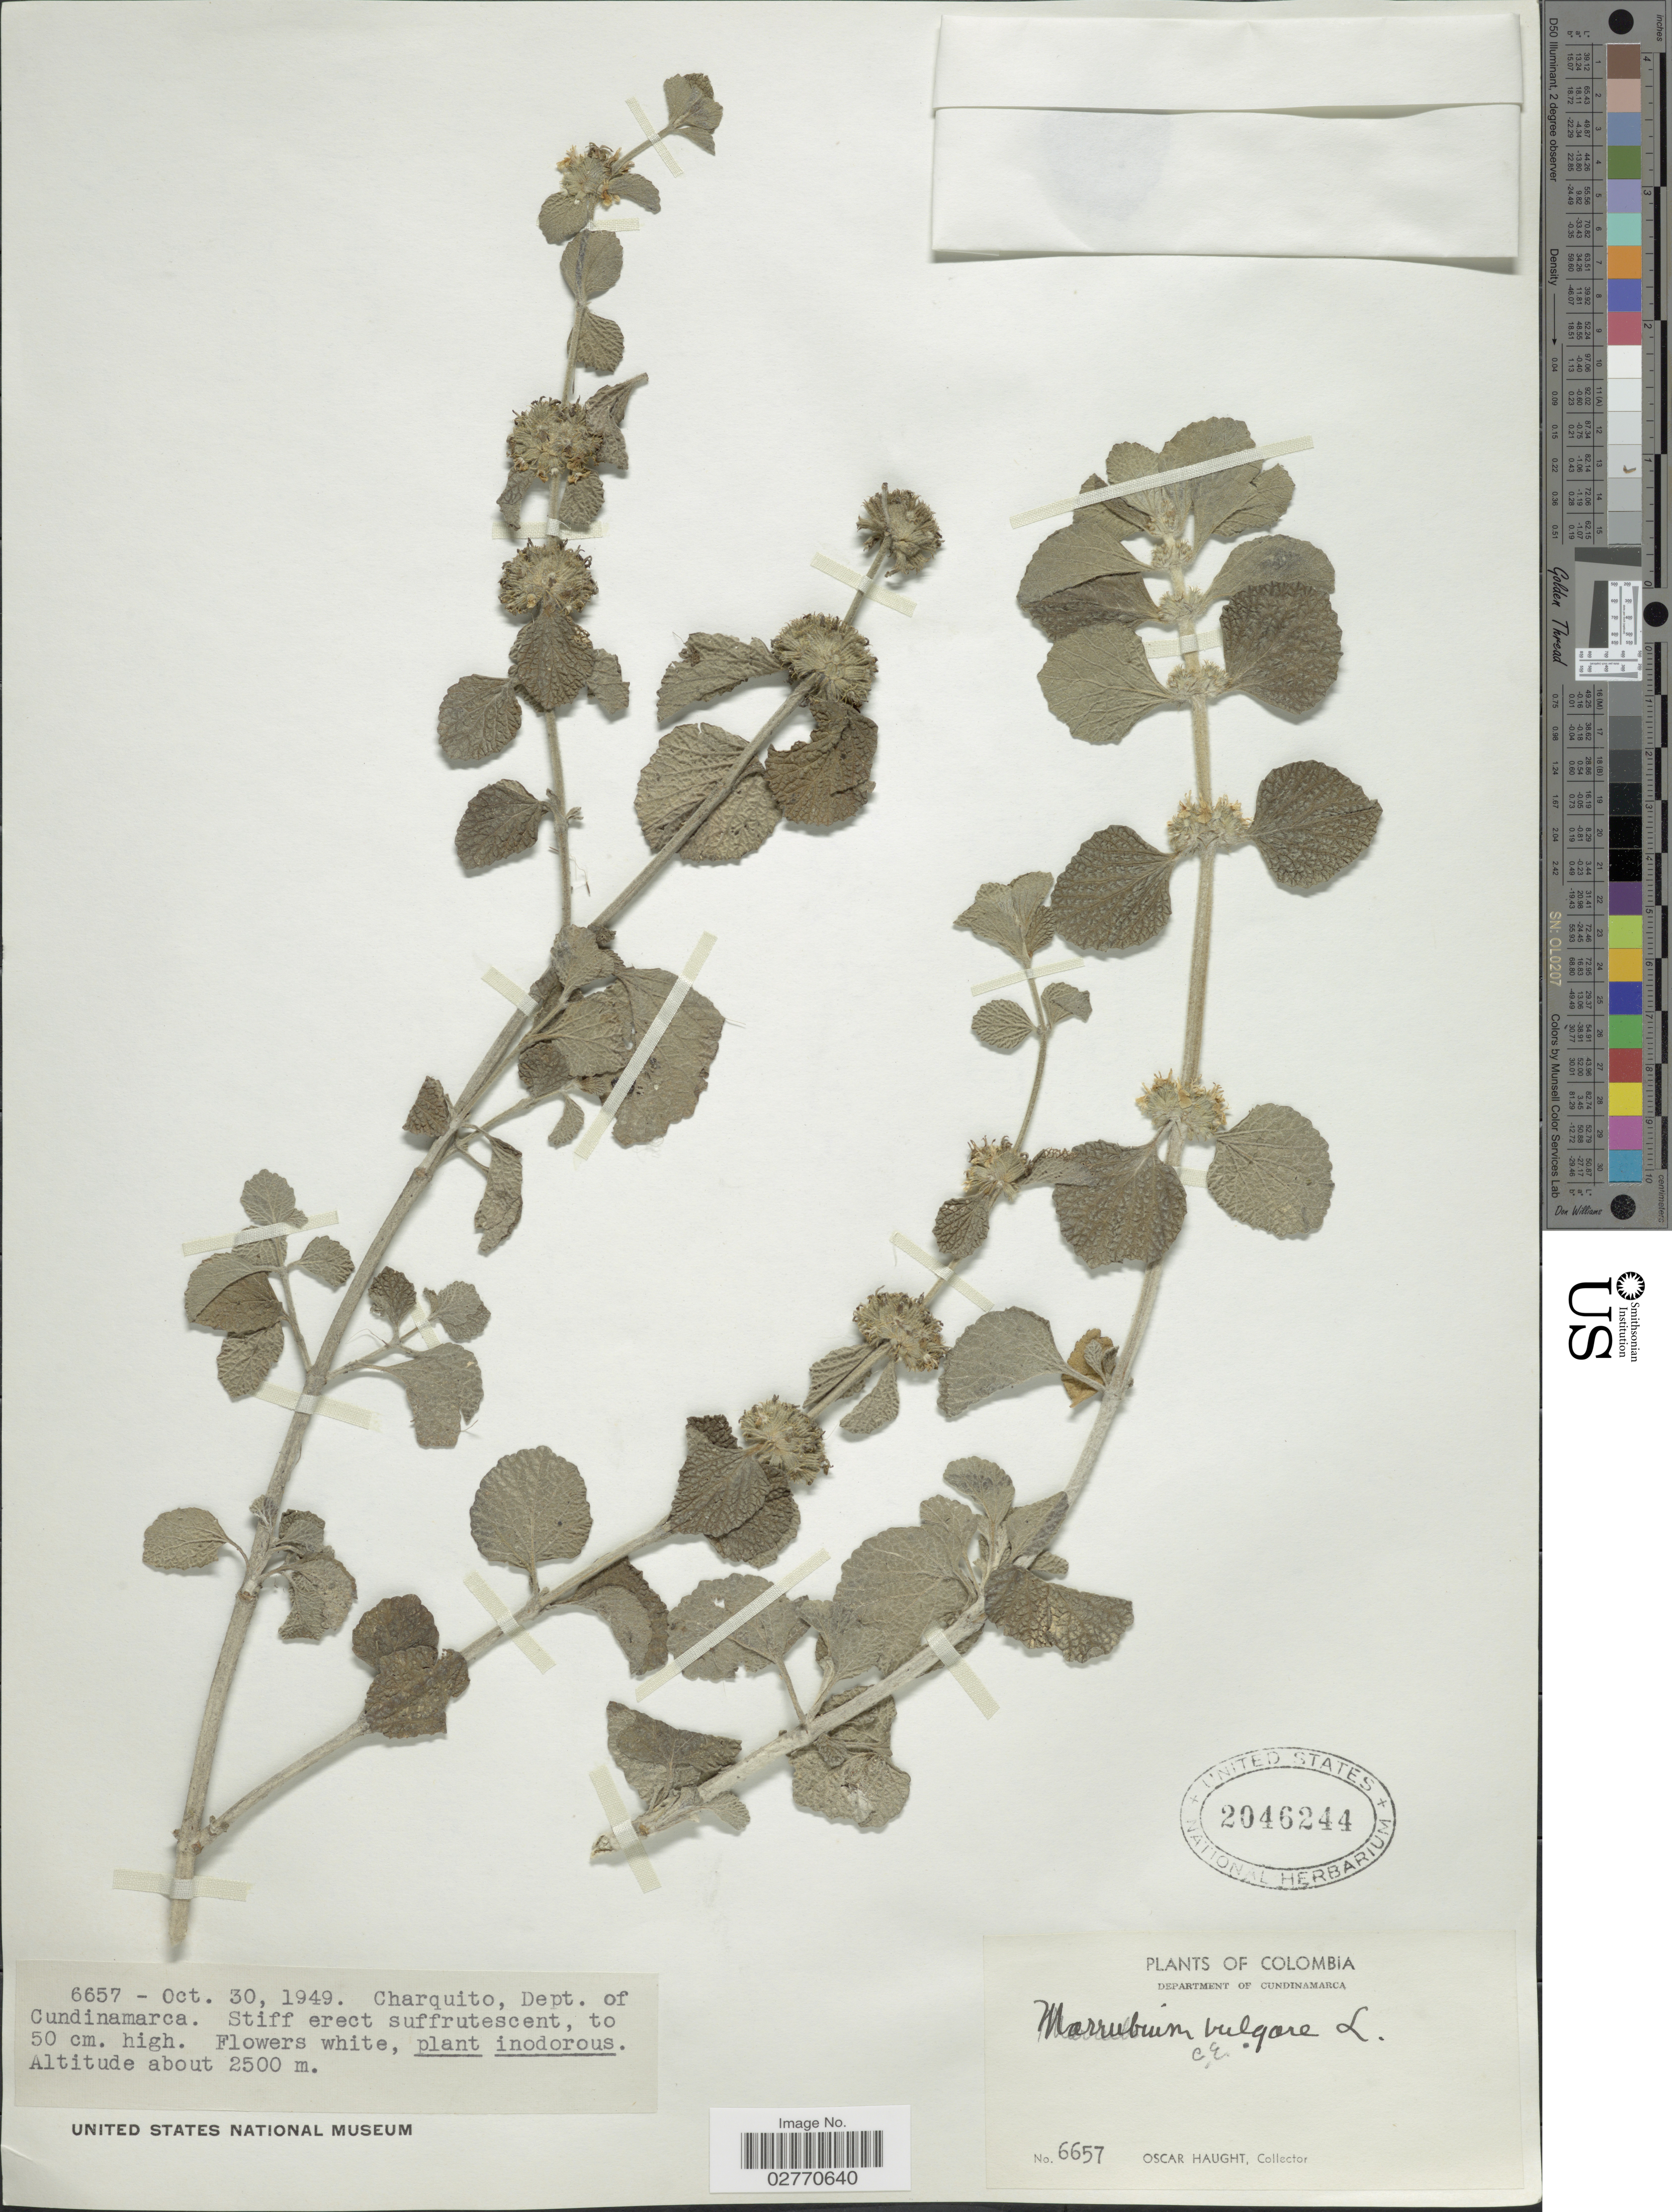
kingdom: Plantae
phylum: Tracheophyta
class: Magnoliopsida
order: Lamiales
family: Lamiaceae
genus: Marrubium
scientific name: Marrubium vulgare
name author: L.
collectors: O. Haught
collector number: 6657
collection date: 1949-10-30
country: Colombia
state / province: Cundinamarca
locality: Charquito, Department of Cundinamarca.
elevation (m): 2500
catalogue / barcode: US 2046244